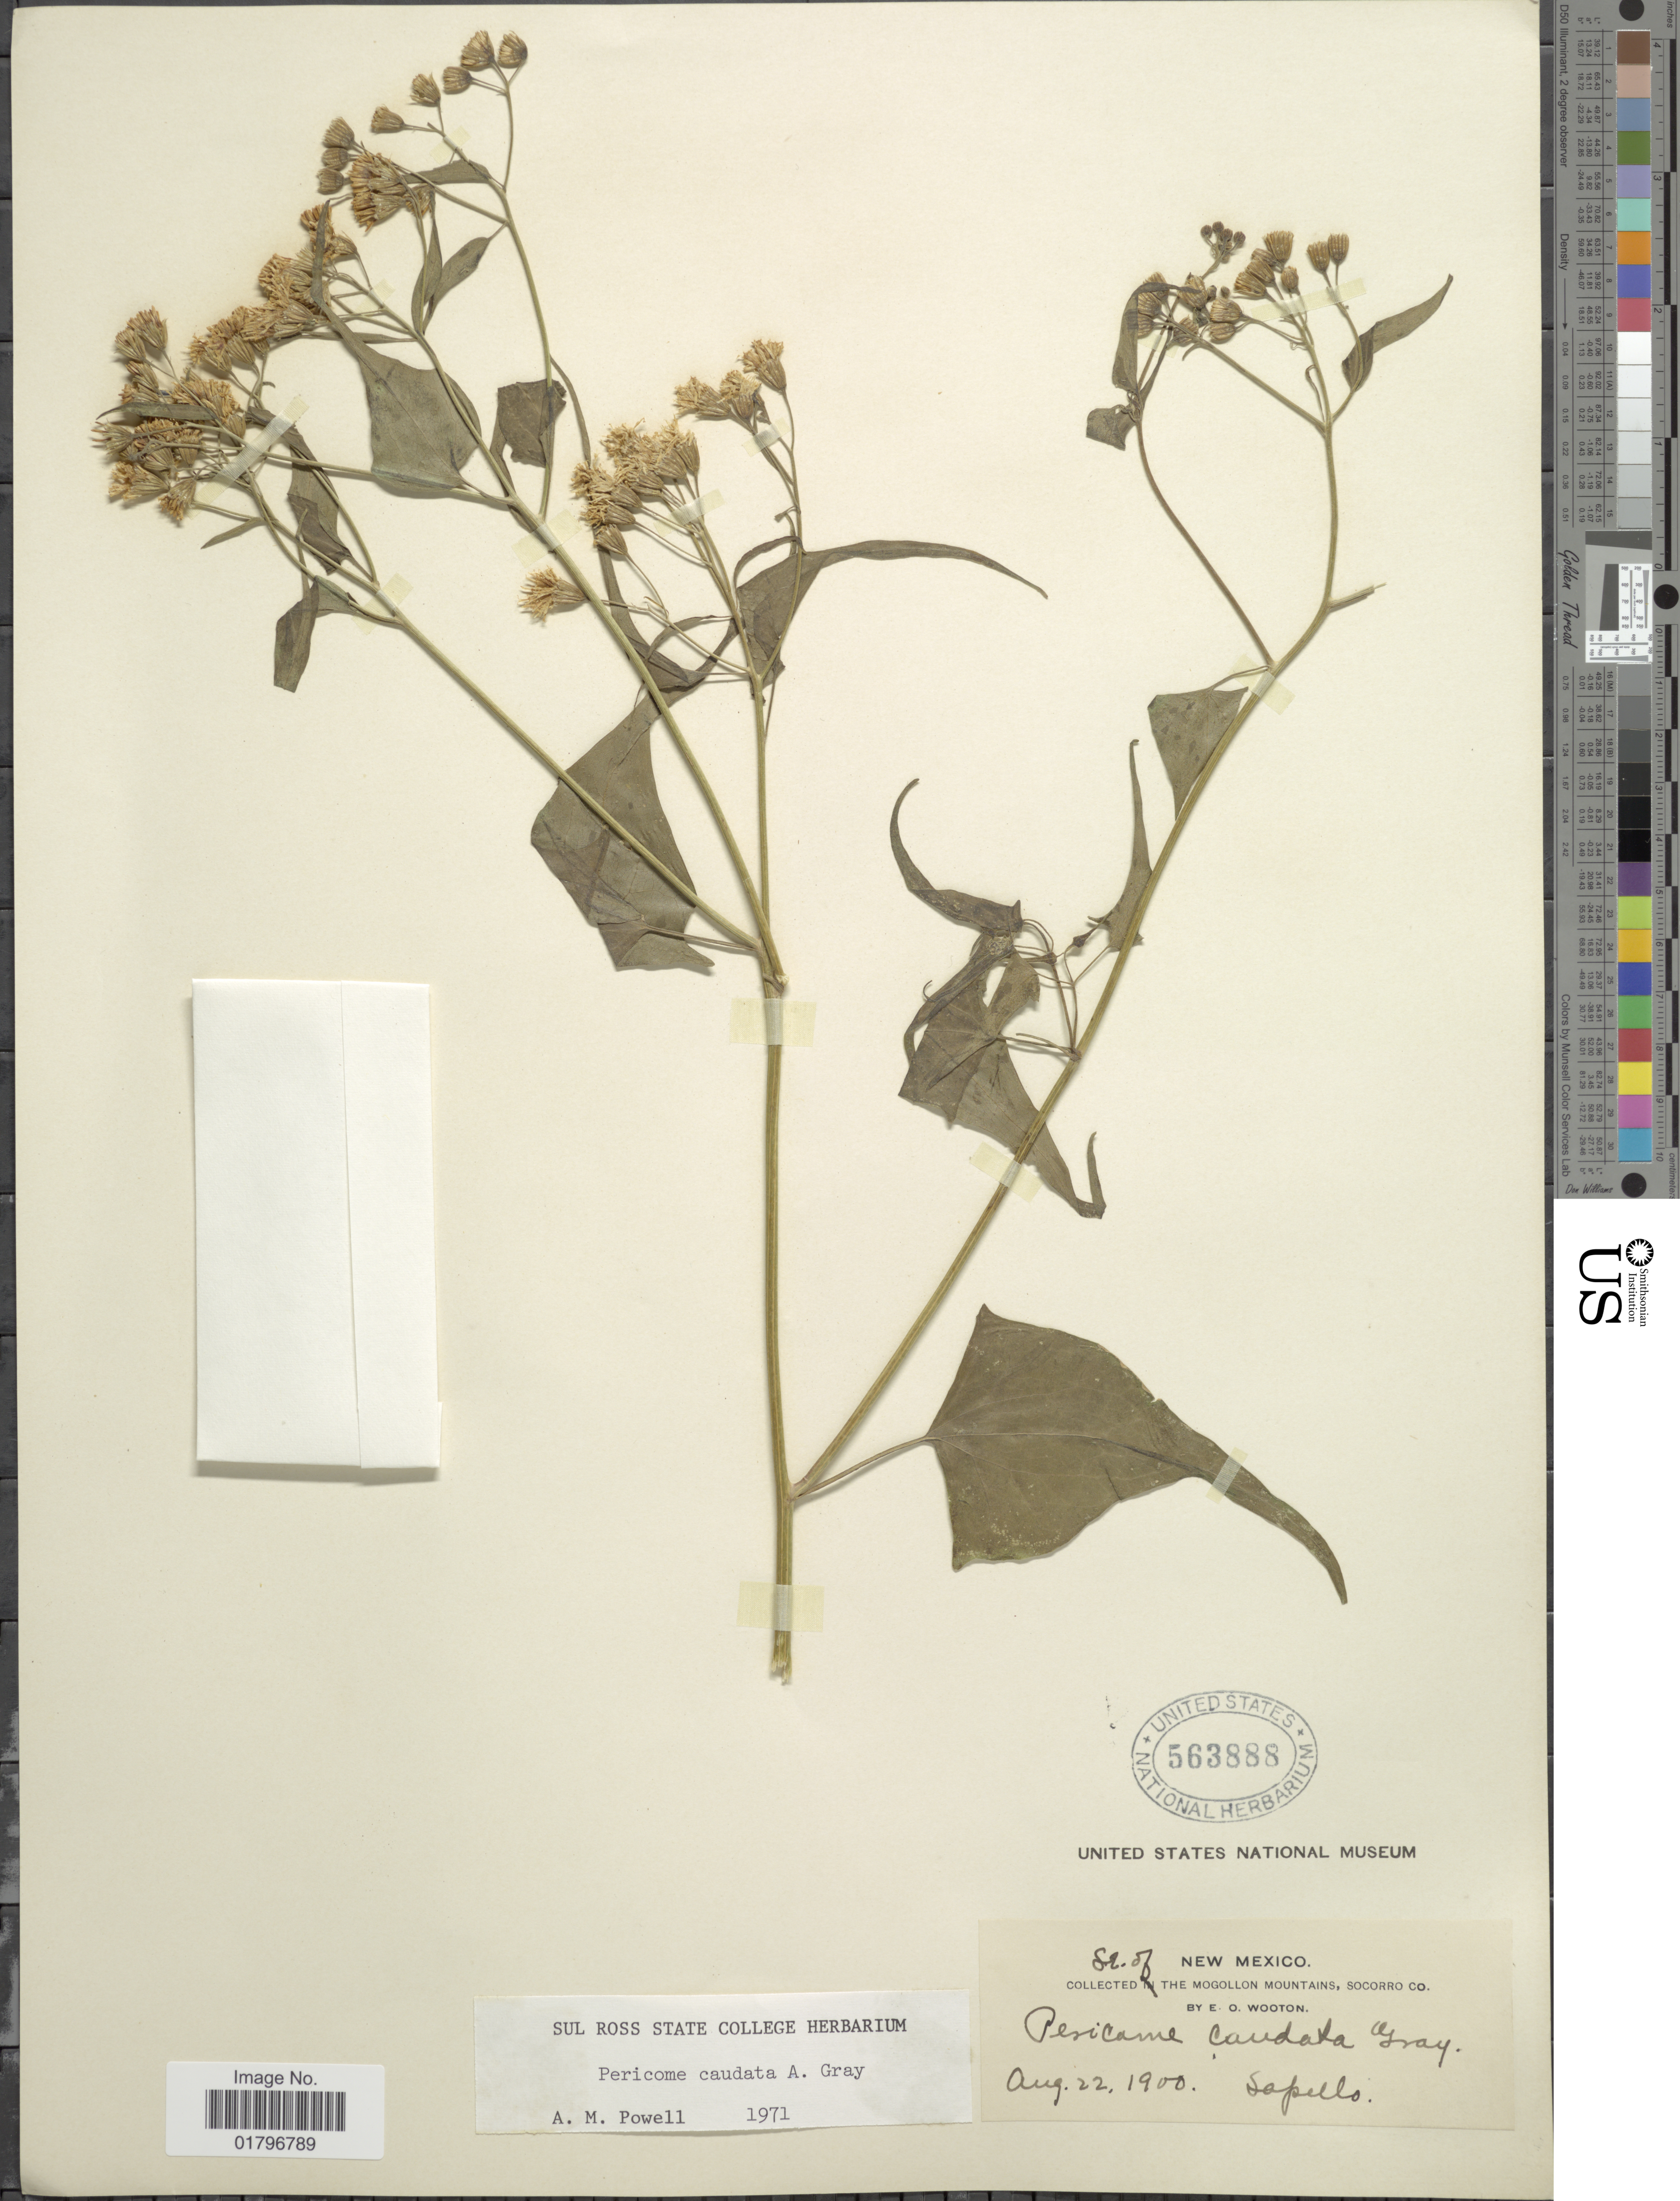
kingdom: Plantae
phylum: Tracheophyta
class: Magnoliopsida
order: Asterales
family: Asteraceae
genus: Pericome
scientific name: Pericome caudata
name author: A. Gray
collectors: E. O. Wooton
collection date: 1900-08-22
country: United States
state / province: New Mexico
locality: SE. of New Mexico. In the Mokgollon Mountains, Socorro Co. Sapello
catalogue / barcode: US 563888